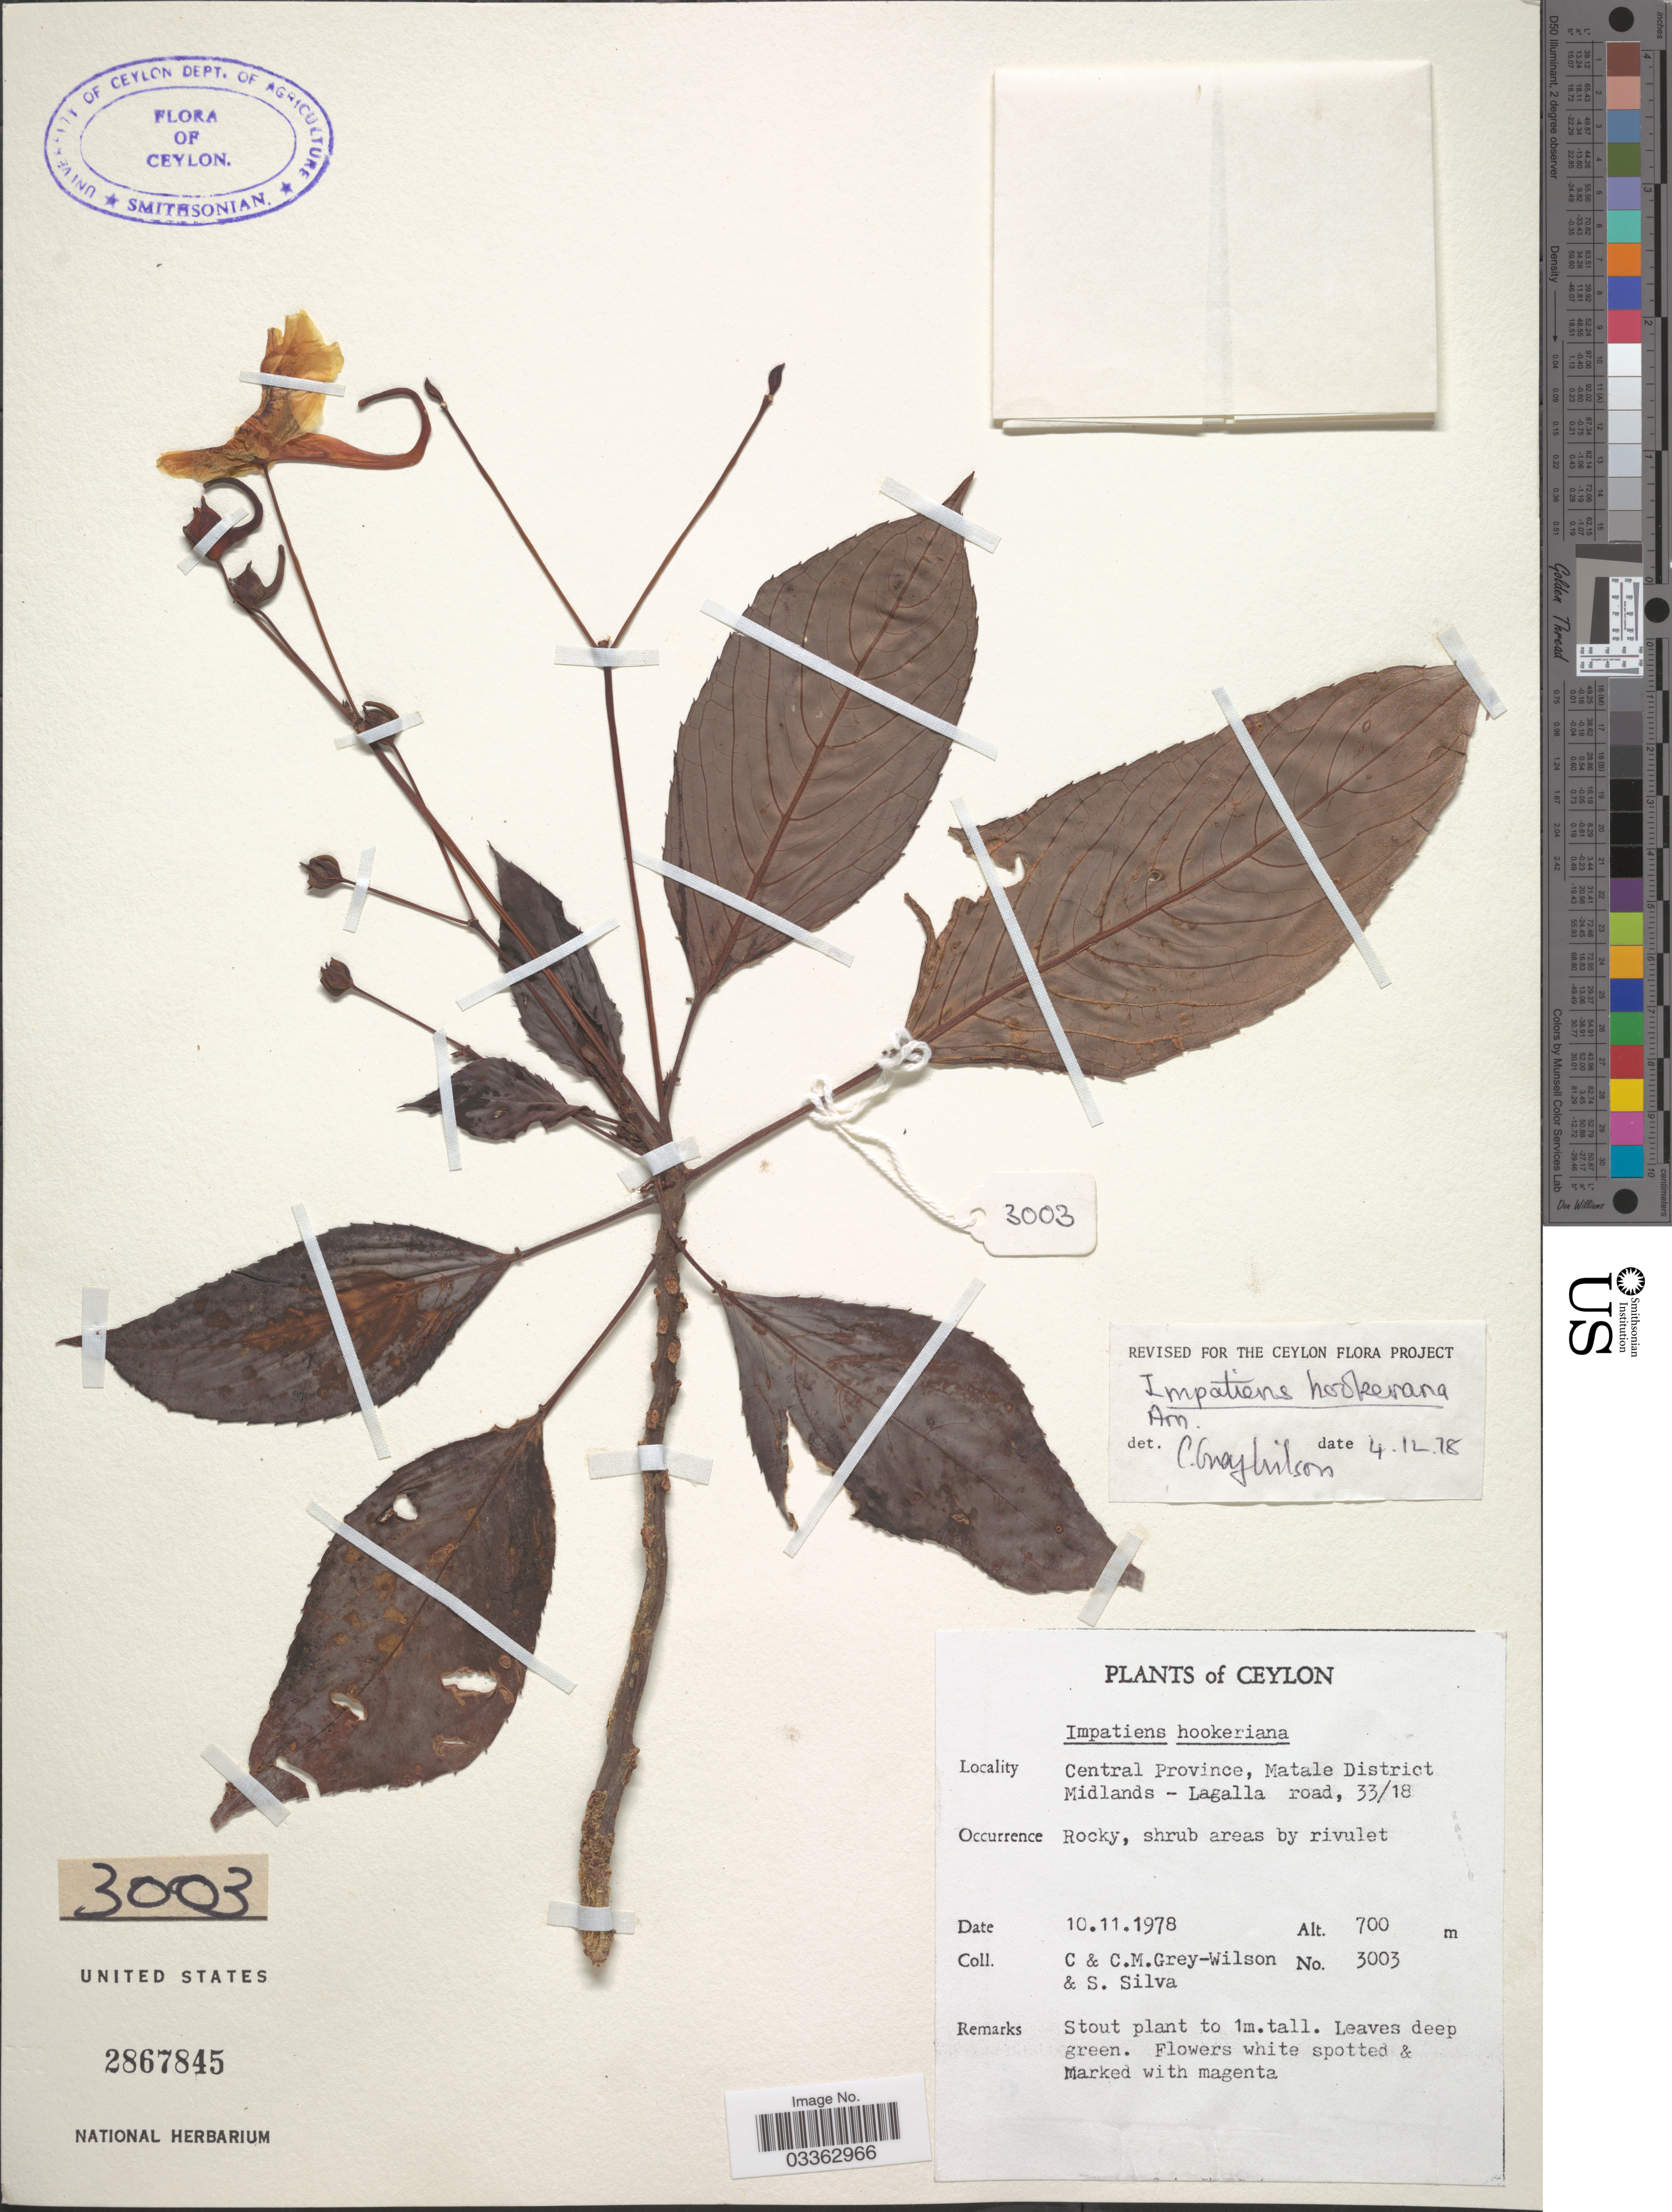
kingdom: Plantae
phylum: Tracheophyta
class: Magnoliopsida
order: Ericales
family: Balsaminaceae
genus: Impatiens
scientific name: Impatiens hookeriana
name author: H. Lév.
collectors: C. Grey-Wilson, C. Grey-Wilson & S. Silva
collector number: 3003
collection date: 1978-11-10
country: Sri Lanka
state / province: Central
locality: Ceylon. Matale District. Midlands - Lagalla road, 33/18.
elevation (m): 700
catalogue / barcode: US 2867845